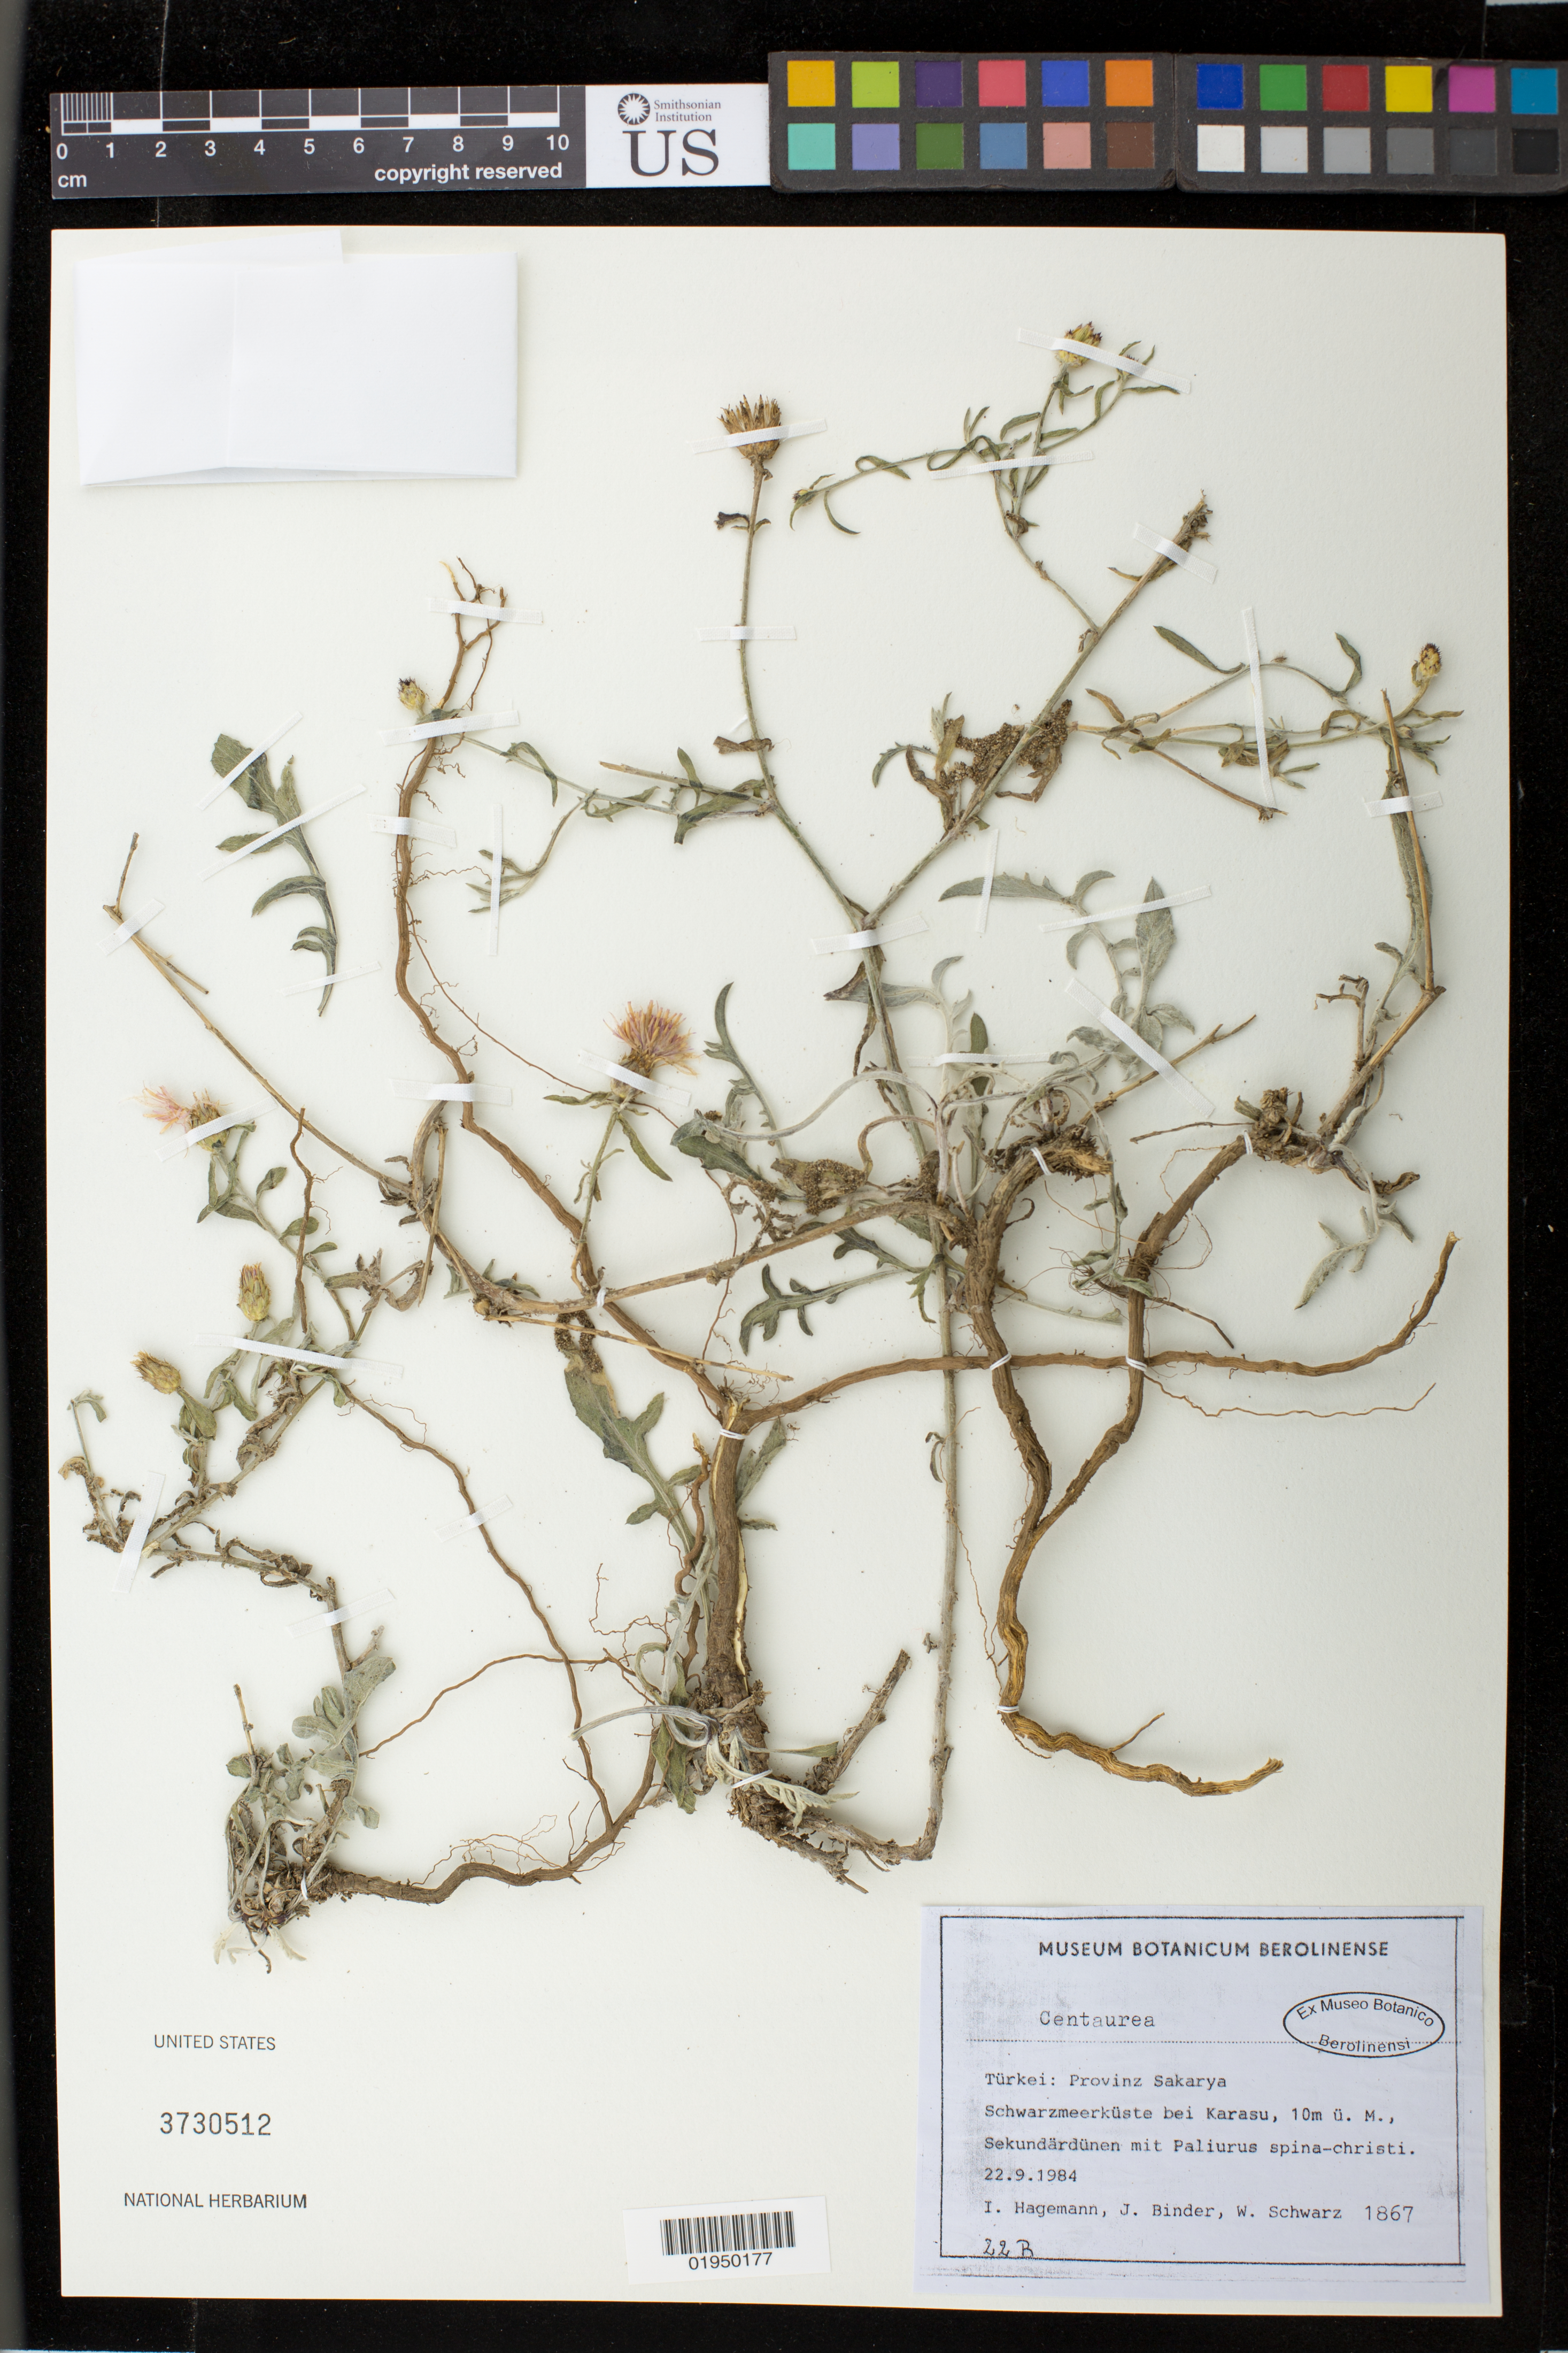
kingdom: Plantae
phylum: Tracheophyta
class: Magnoliopsida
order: Asterales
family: Asteraceae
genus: Centaurea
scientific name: Centaurea sp.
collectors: I. Hagemann, B. J & w. Schwarz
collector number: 1867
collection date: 1984-09-22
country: Turkey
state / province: Sakarya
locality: Scwaezmeerkuste bei Karasu, 10 m u. M., Sekundardunen mit Paliurus sponina-christi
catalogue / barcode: US 3730512